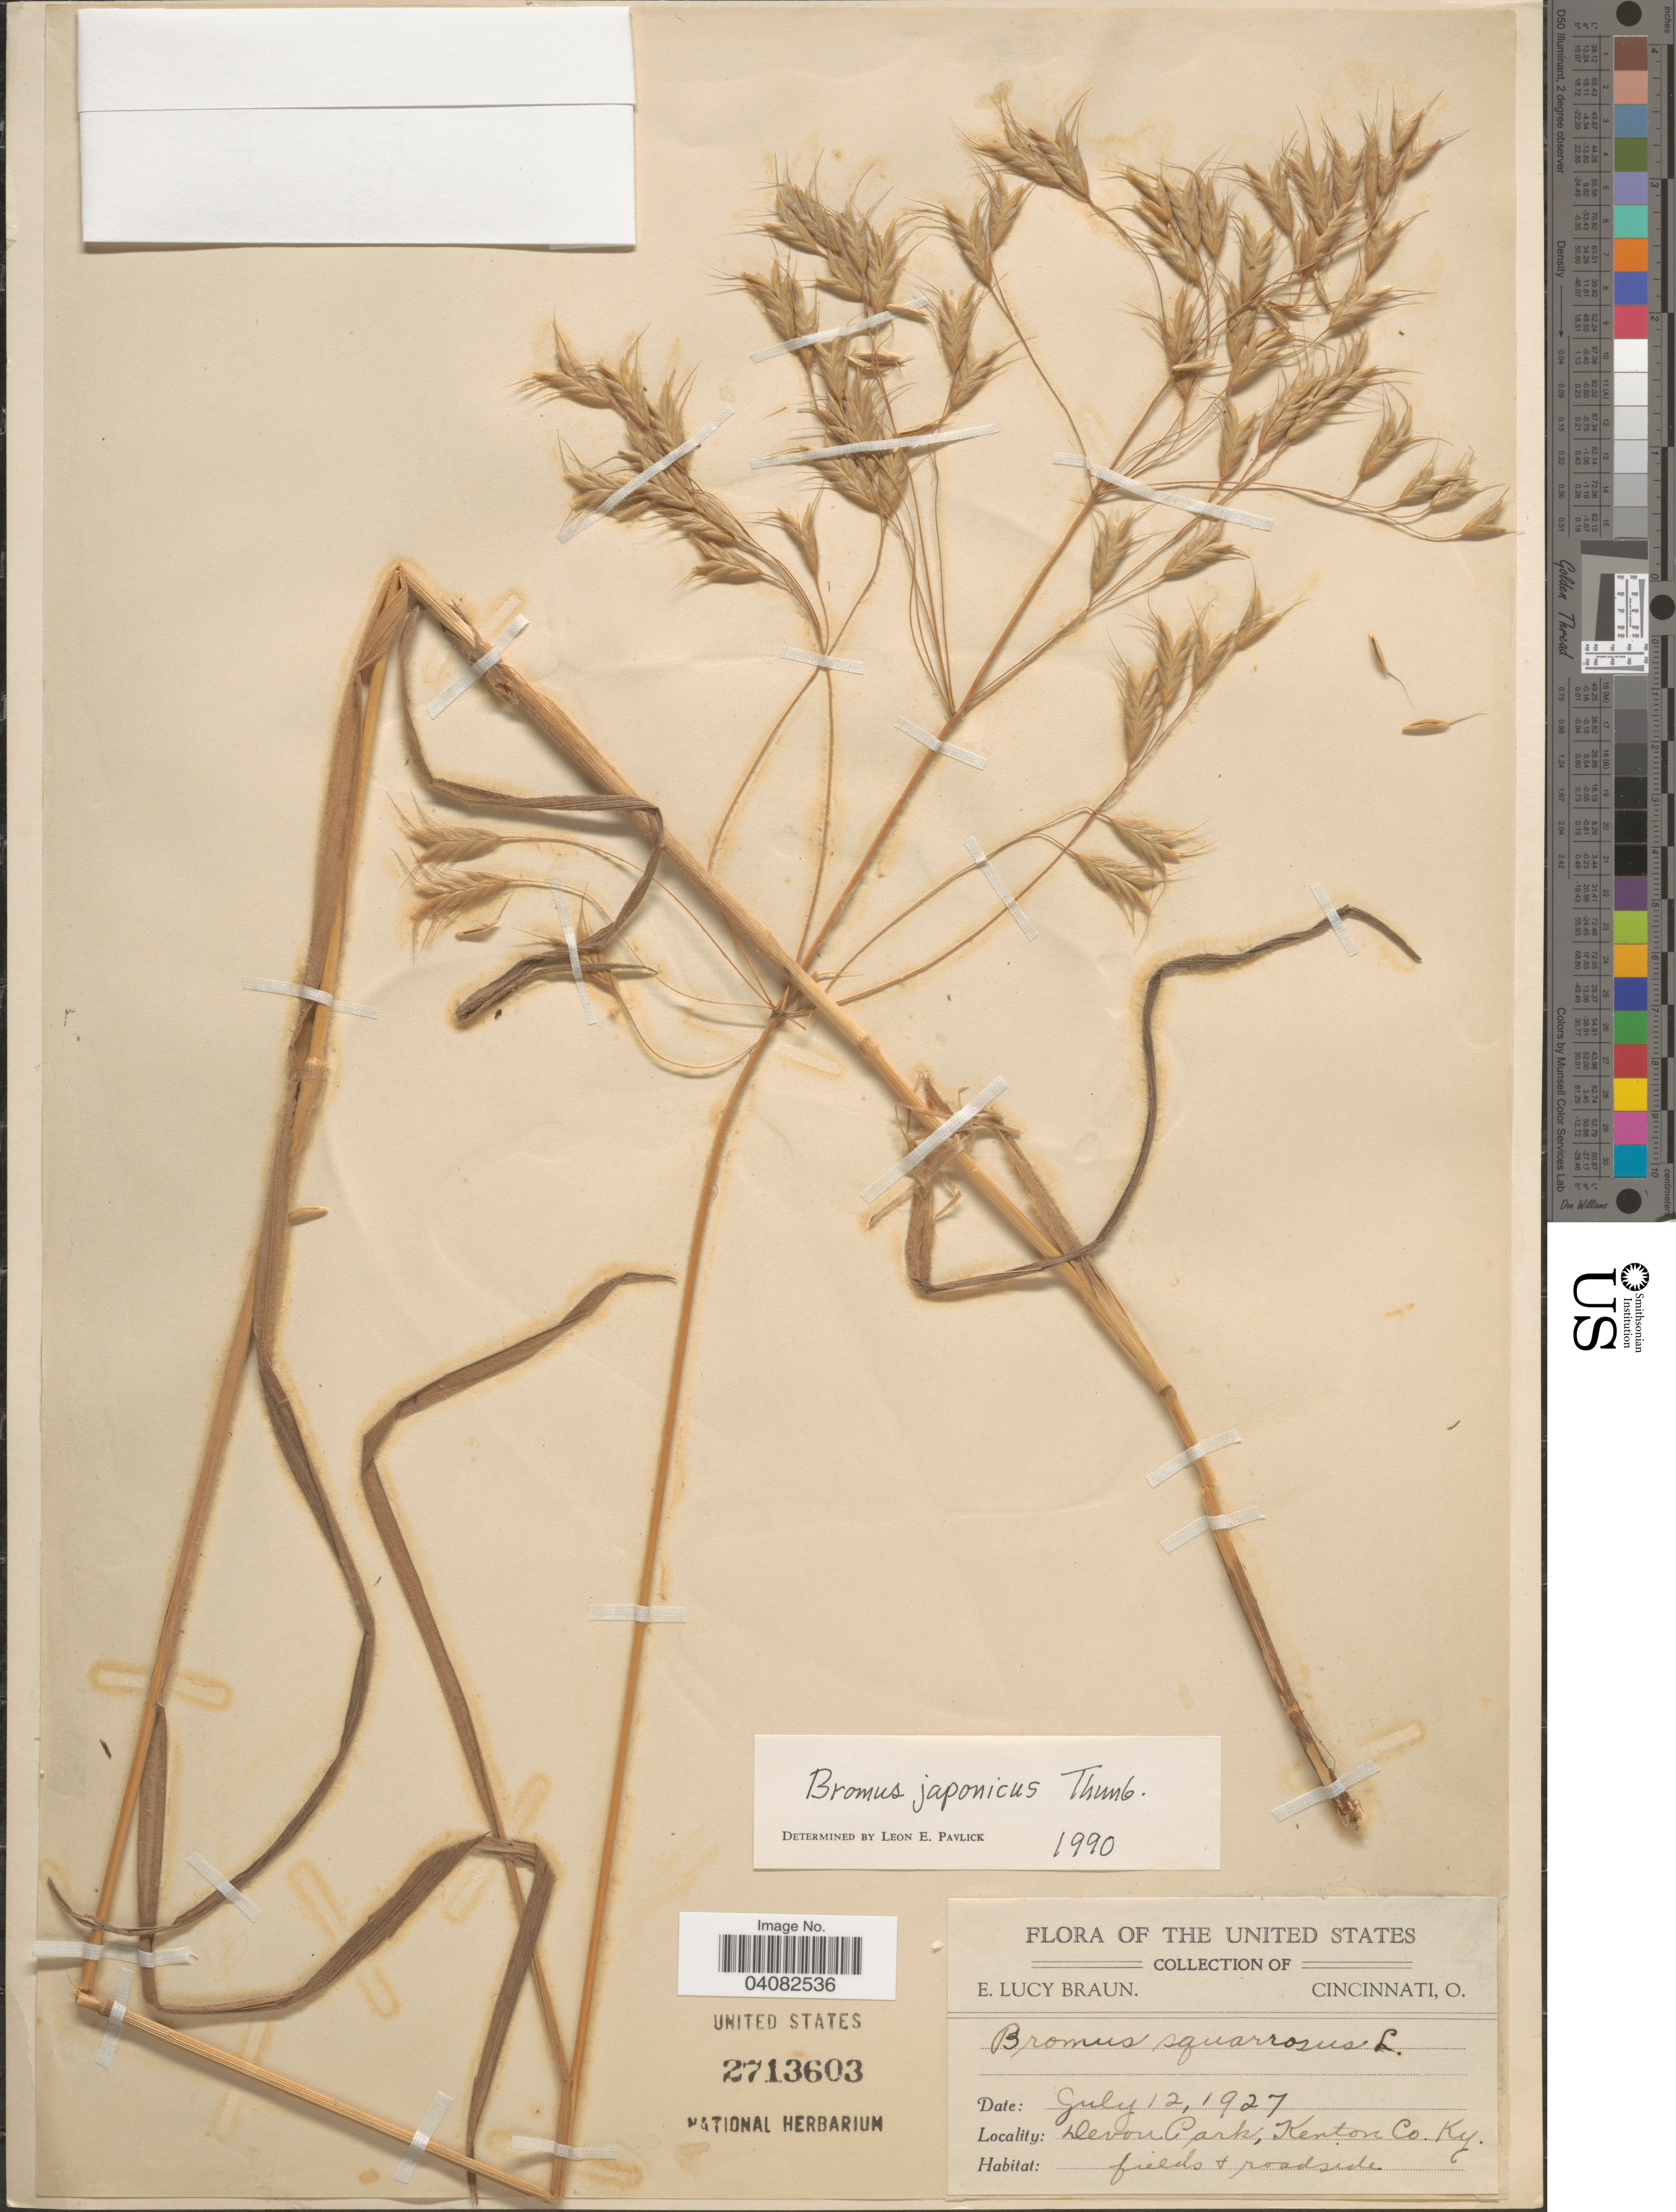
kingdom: Plantae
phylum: Tracheophyta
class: Liliopsida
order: Poales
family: Poaceae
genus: Bromus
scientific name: Bromus japonicus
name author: Houtt.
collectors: E. L. Braun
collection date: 1927-07-12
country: United States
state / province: Kentucky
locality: Devou Park, Kenton Co.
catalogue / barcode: US 2713603